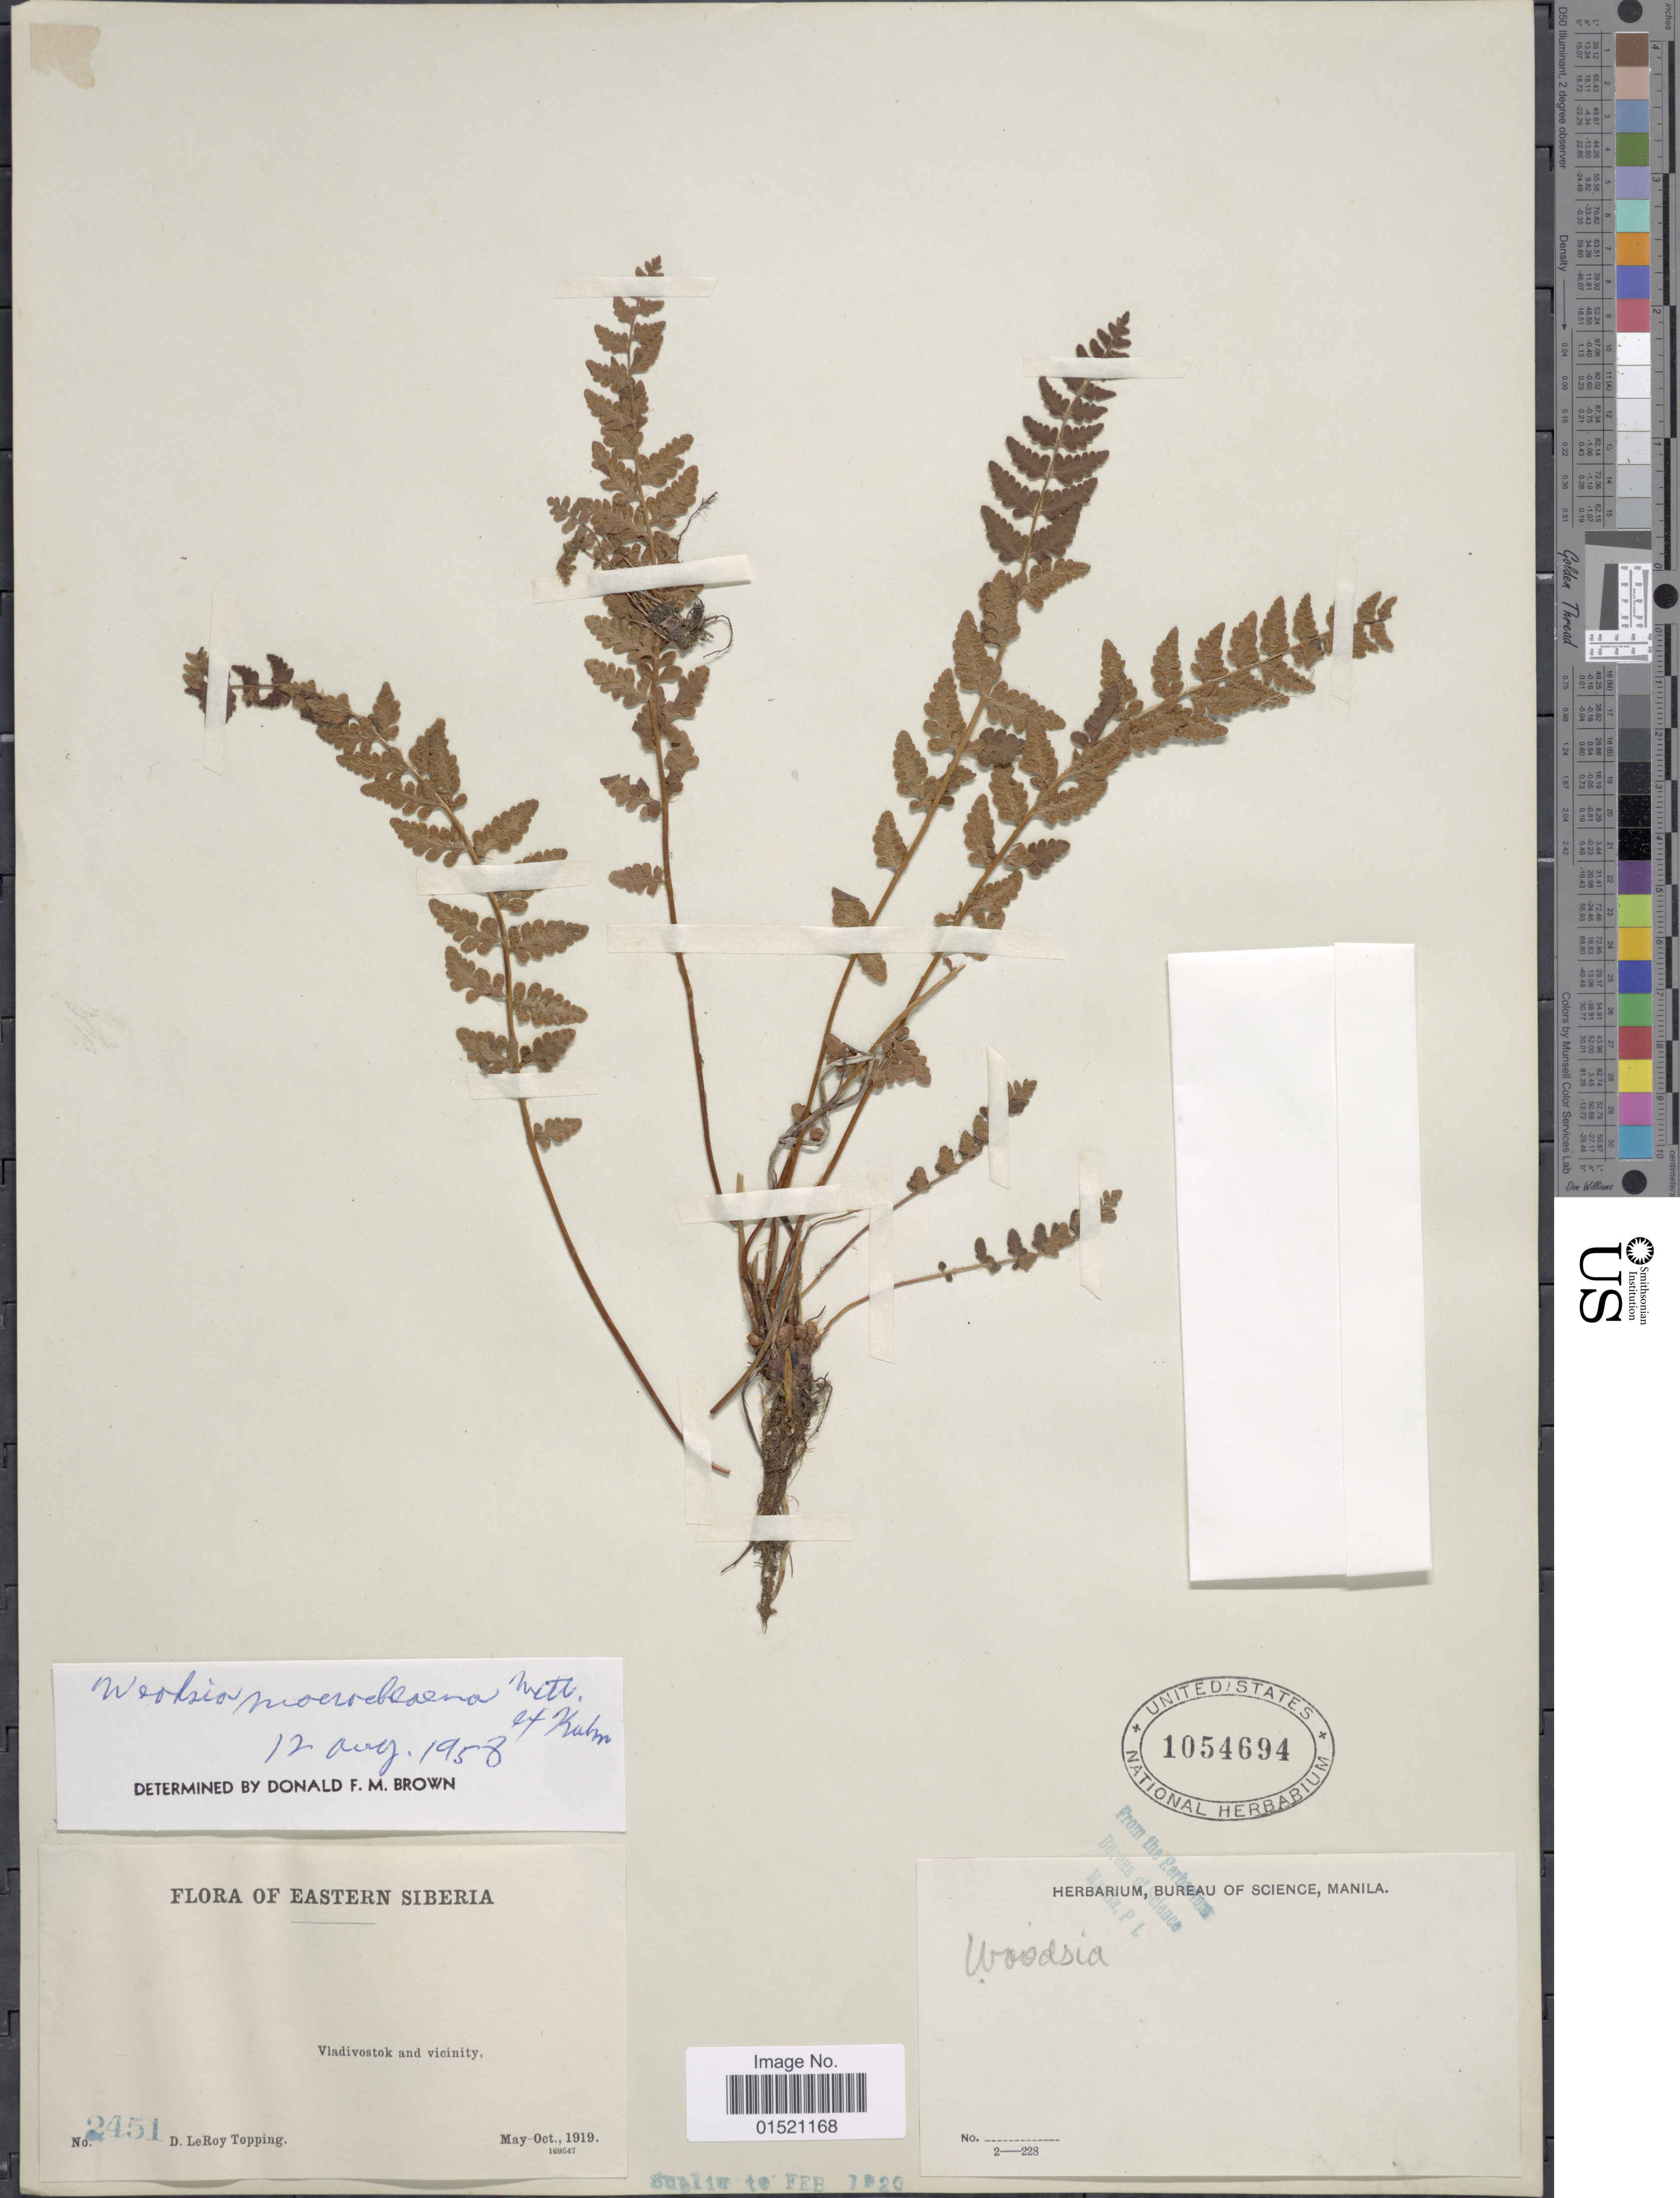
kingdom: Plantae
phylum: Tracheophyta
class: Polypodiopsida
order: Polypodiales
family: Woodsiaceae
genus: Woodsia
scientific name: Woodsia macrochlaena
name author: Mett. ex Kuhn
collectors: D. L. Topping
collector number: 2451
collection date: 1919-05/1919-10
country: Russian Federation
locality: Eastern Siberia, Vladivostok and vicinity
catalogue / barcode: US 1054694